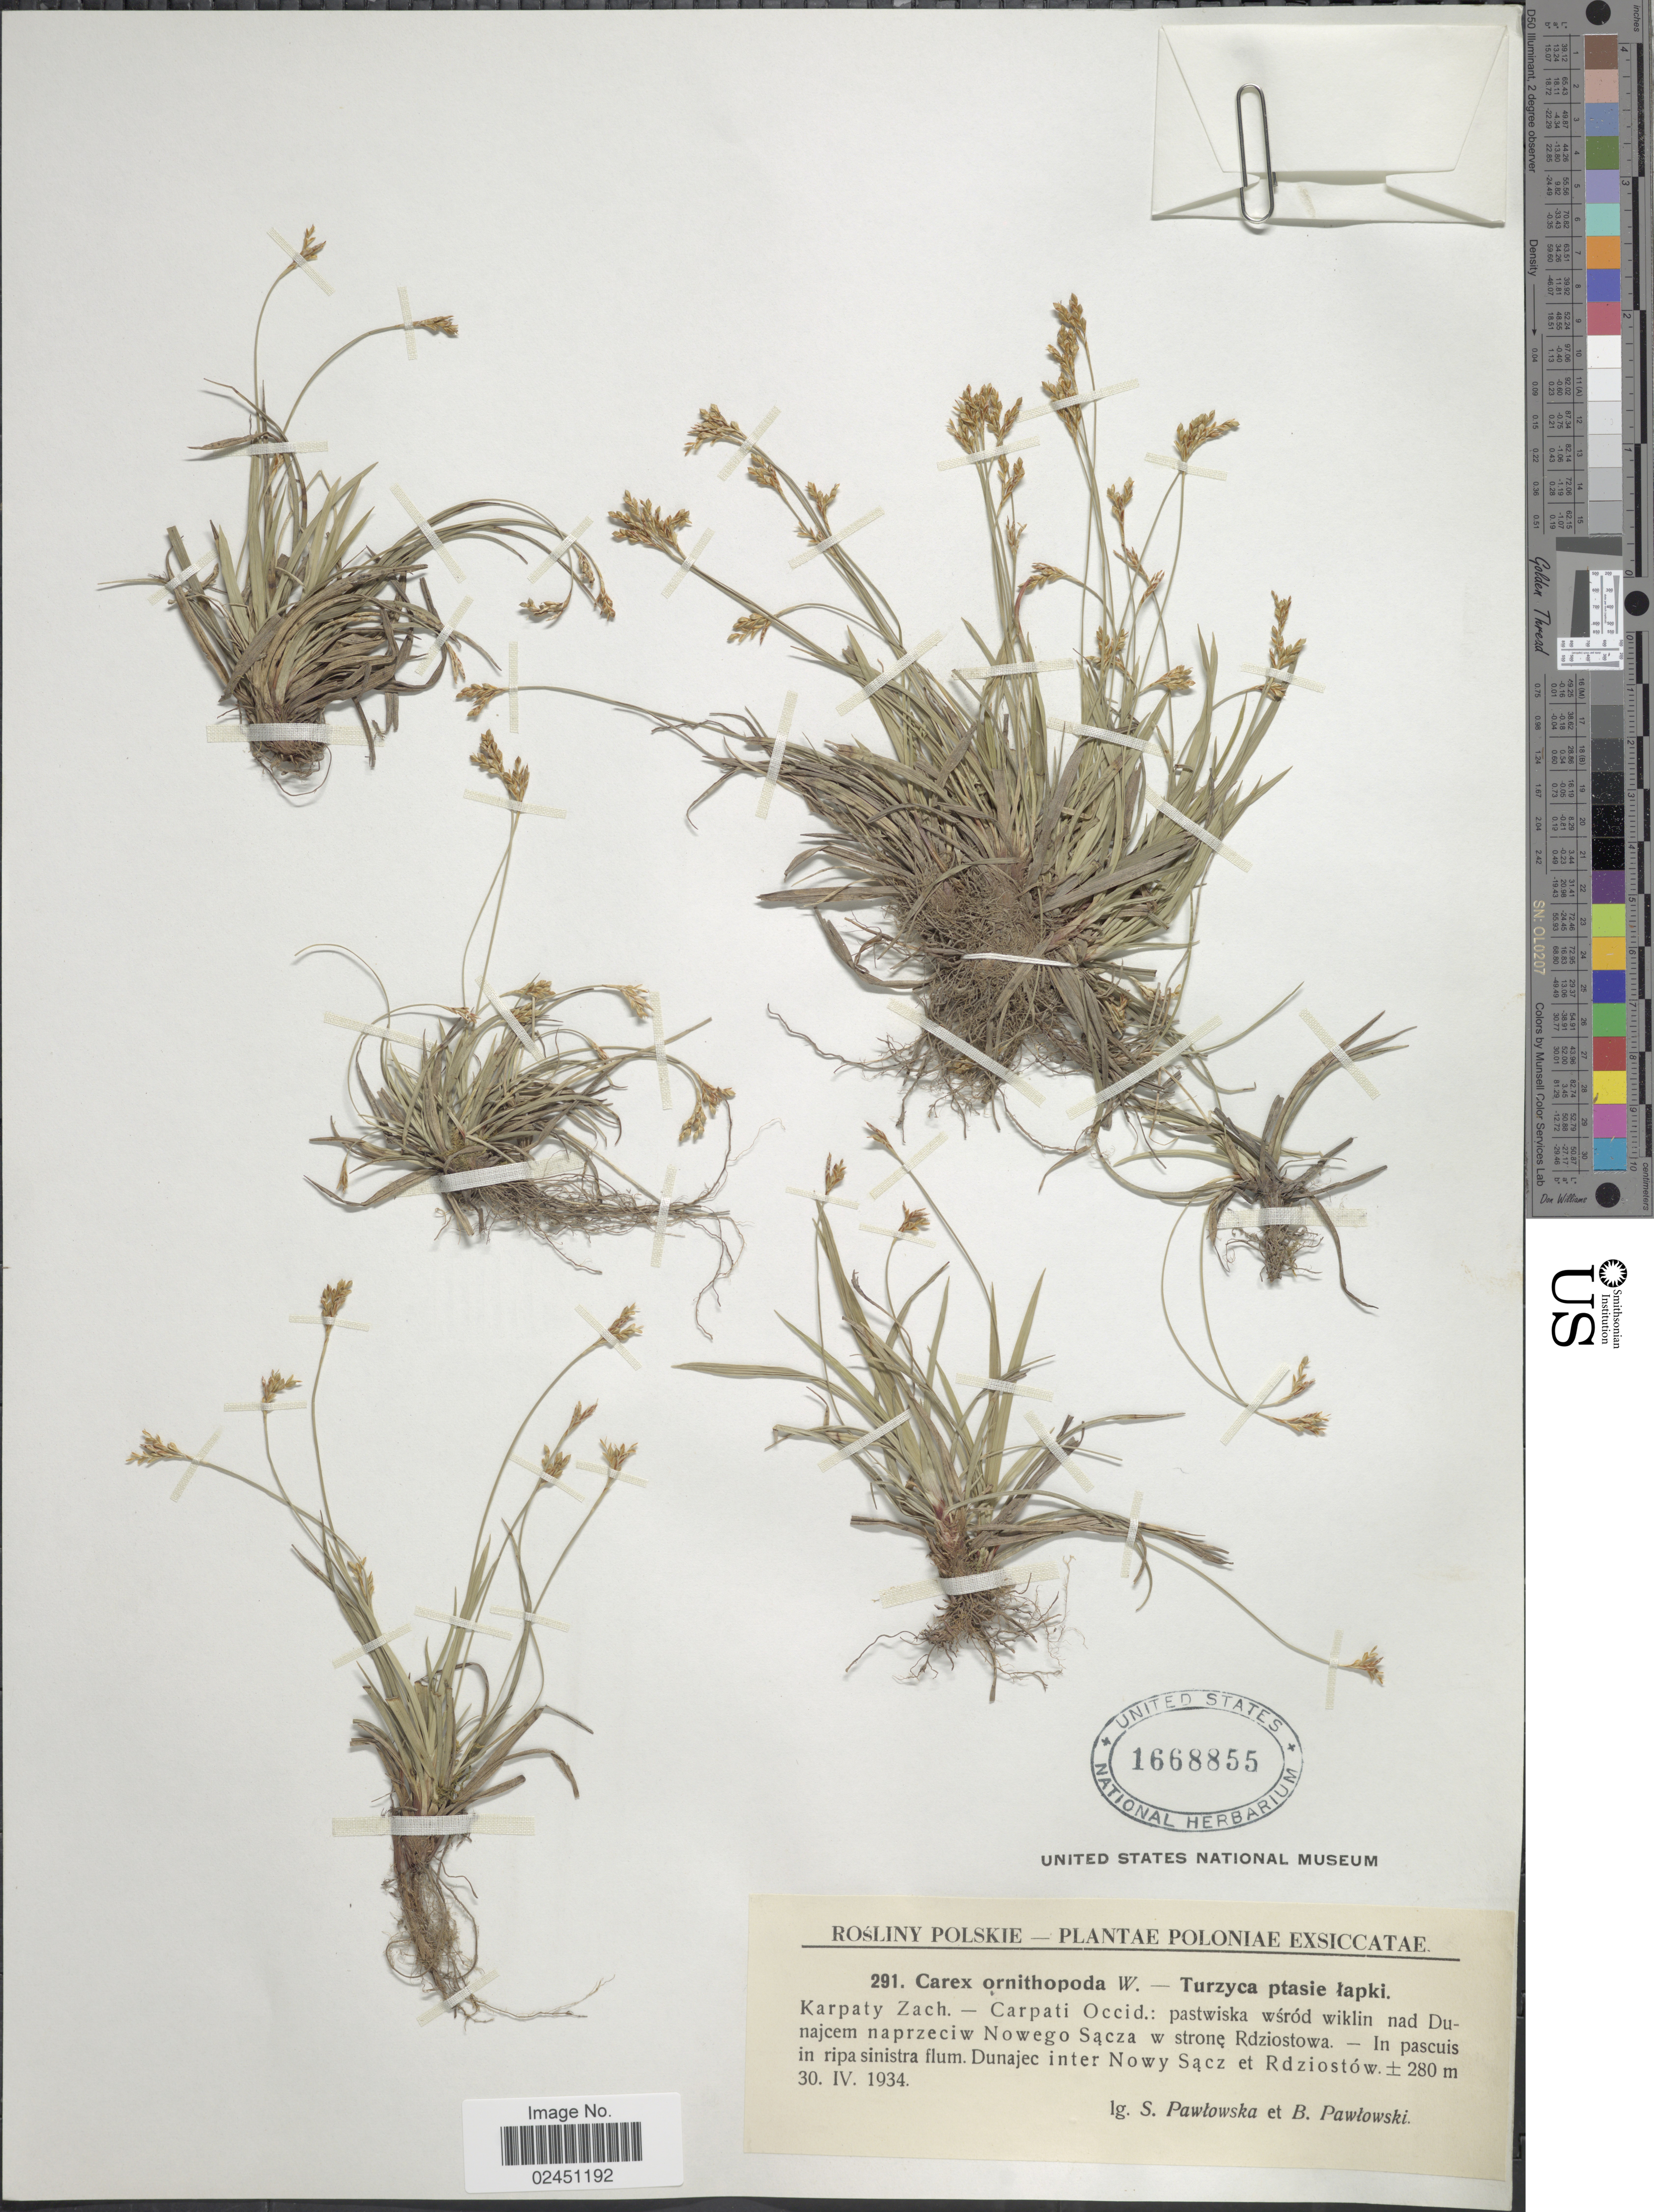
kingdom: Plantae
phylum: Tracheophyta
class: Liliopsida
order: Poales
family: Cyperaceae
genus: Carex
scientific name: Carex ornithopoda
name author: Willd.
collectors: S. Pawlowska & B. Pawtowski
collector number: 291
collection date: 1934-04-30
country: Poland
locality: Poloniae. Karpathy Zach- Carpathi Occid: pastwiska wsrod wiklin nad Dunajcem naprzeciw Nowego Sacza w strone Rdziostowa - In pascuis in ripa sinistra flum. Dunajec inter Nowy Sacz et Rdziostow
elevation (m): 280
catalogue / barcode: US 1668855